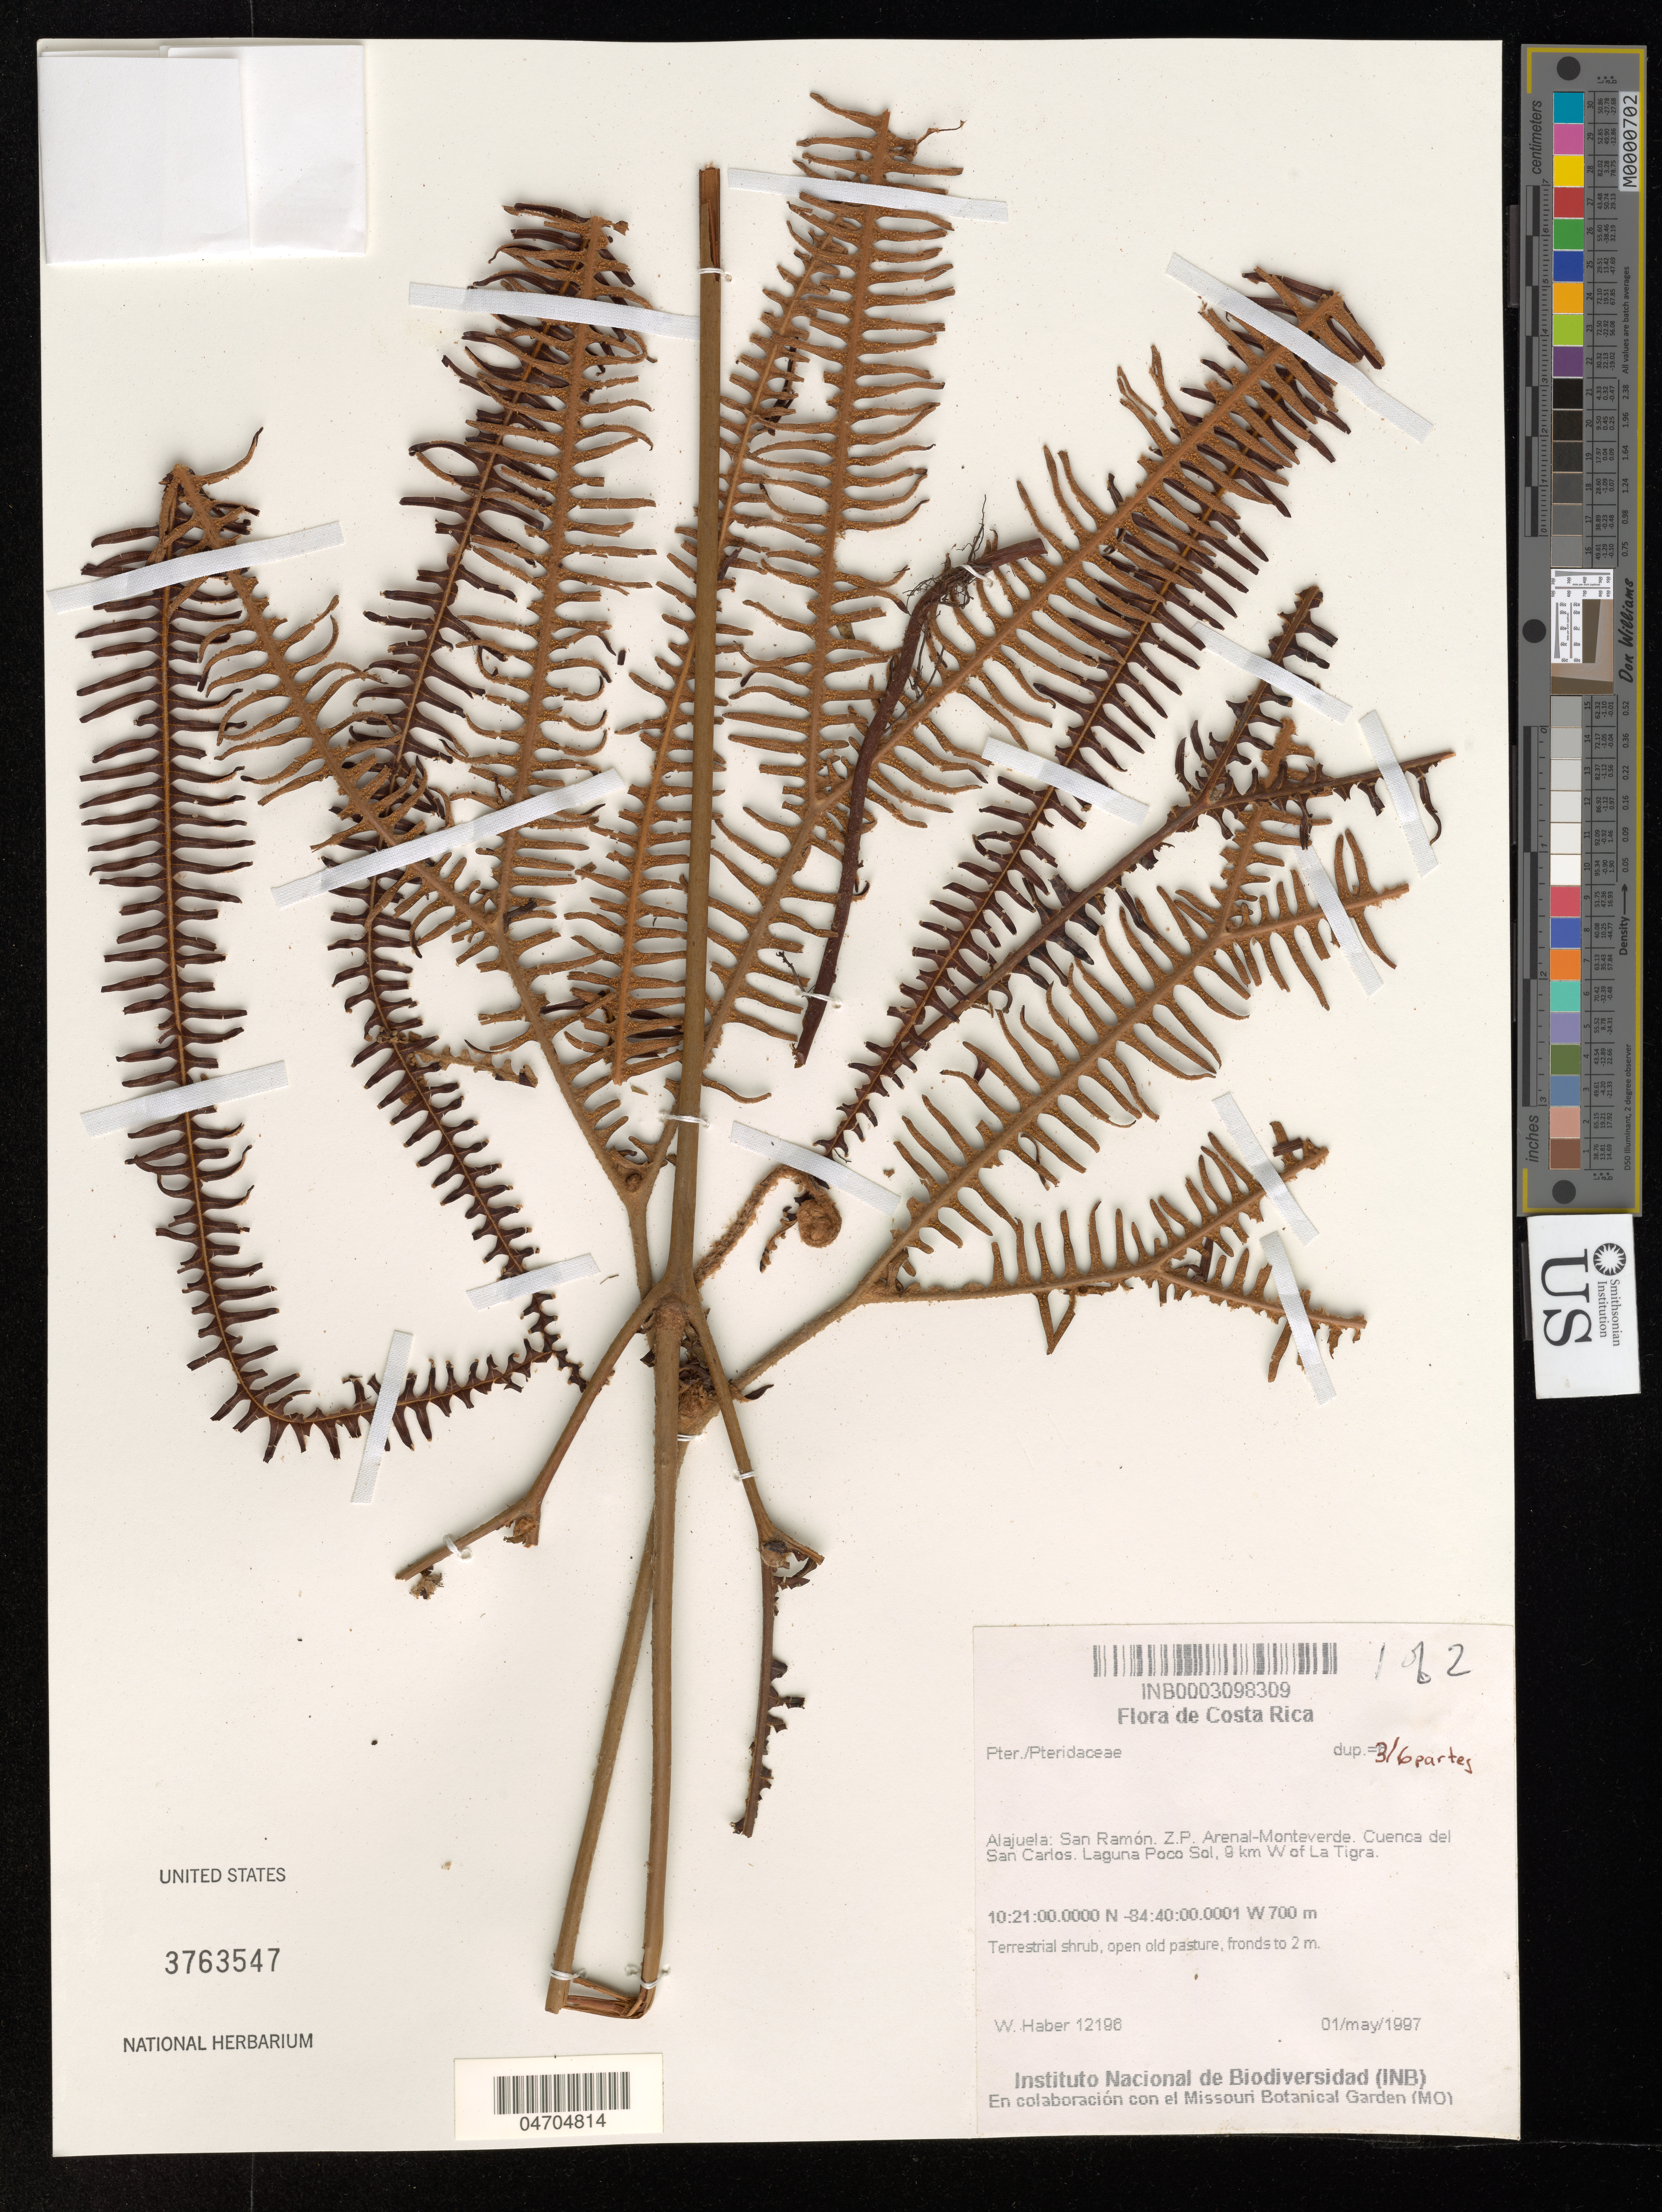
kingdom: Plantae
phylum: Tracheophyta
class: Polypodiopsida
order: Polypodiales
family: Pteridaceae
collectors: W. Haber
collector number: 12196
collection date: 1997-05-01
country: Costa Rica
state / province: Alajuela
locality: San Ramón. Z. P. Arenal-Monteverde. Cuenca del San Carlos. Laguna Poco Sol, 9 km W of La Tigra.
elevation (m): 700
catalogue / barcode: US 3763547